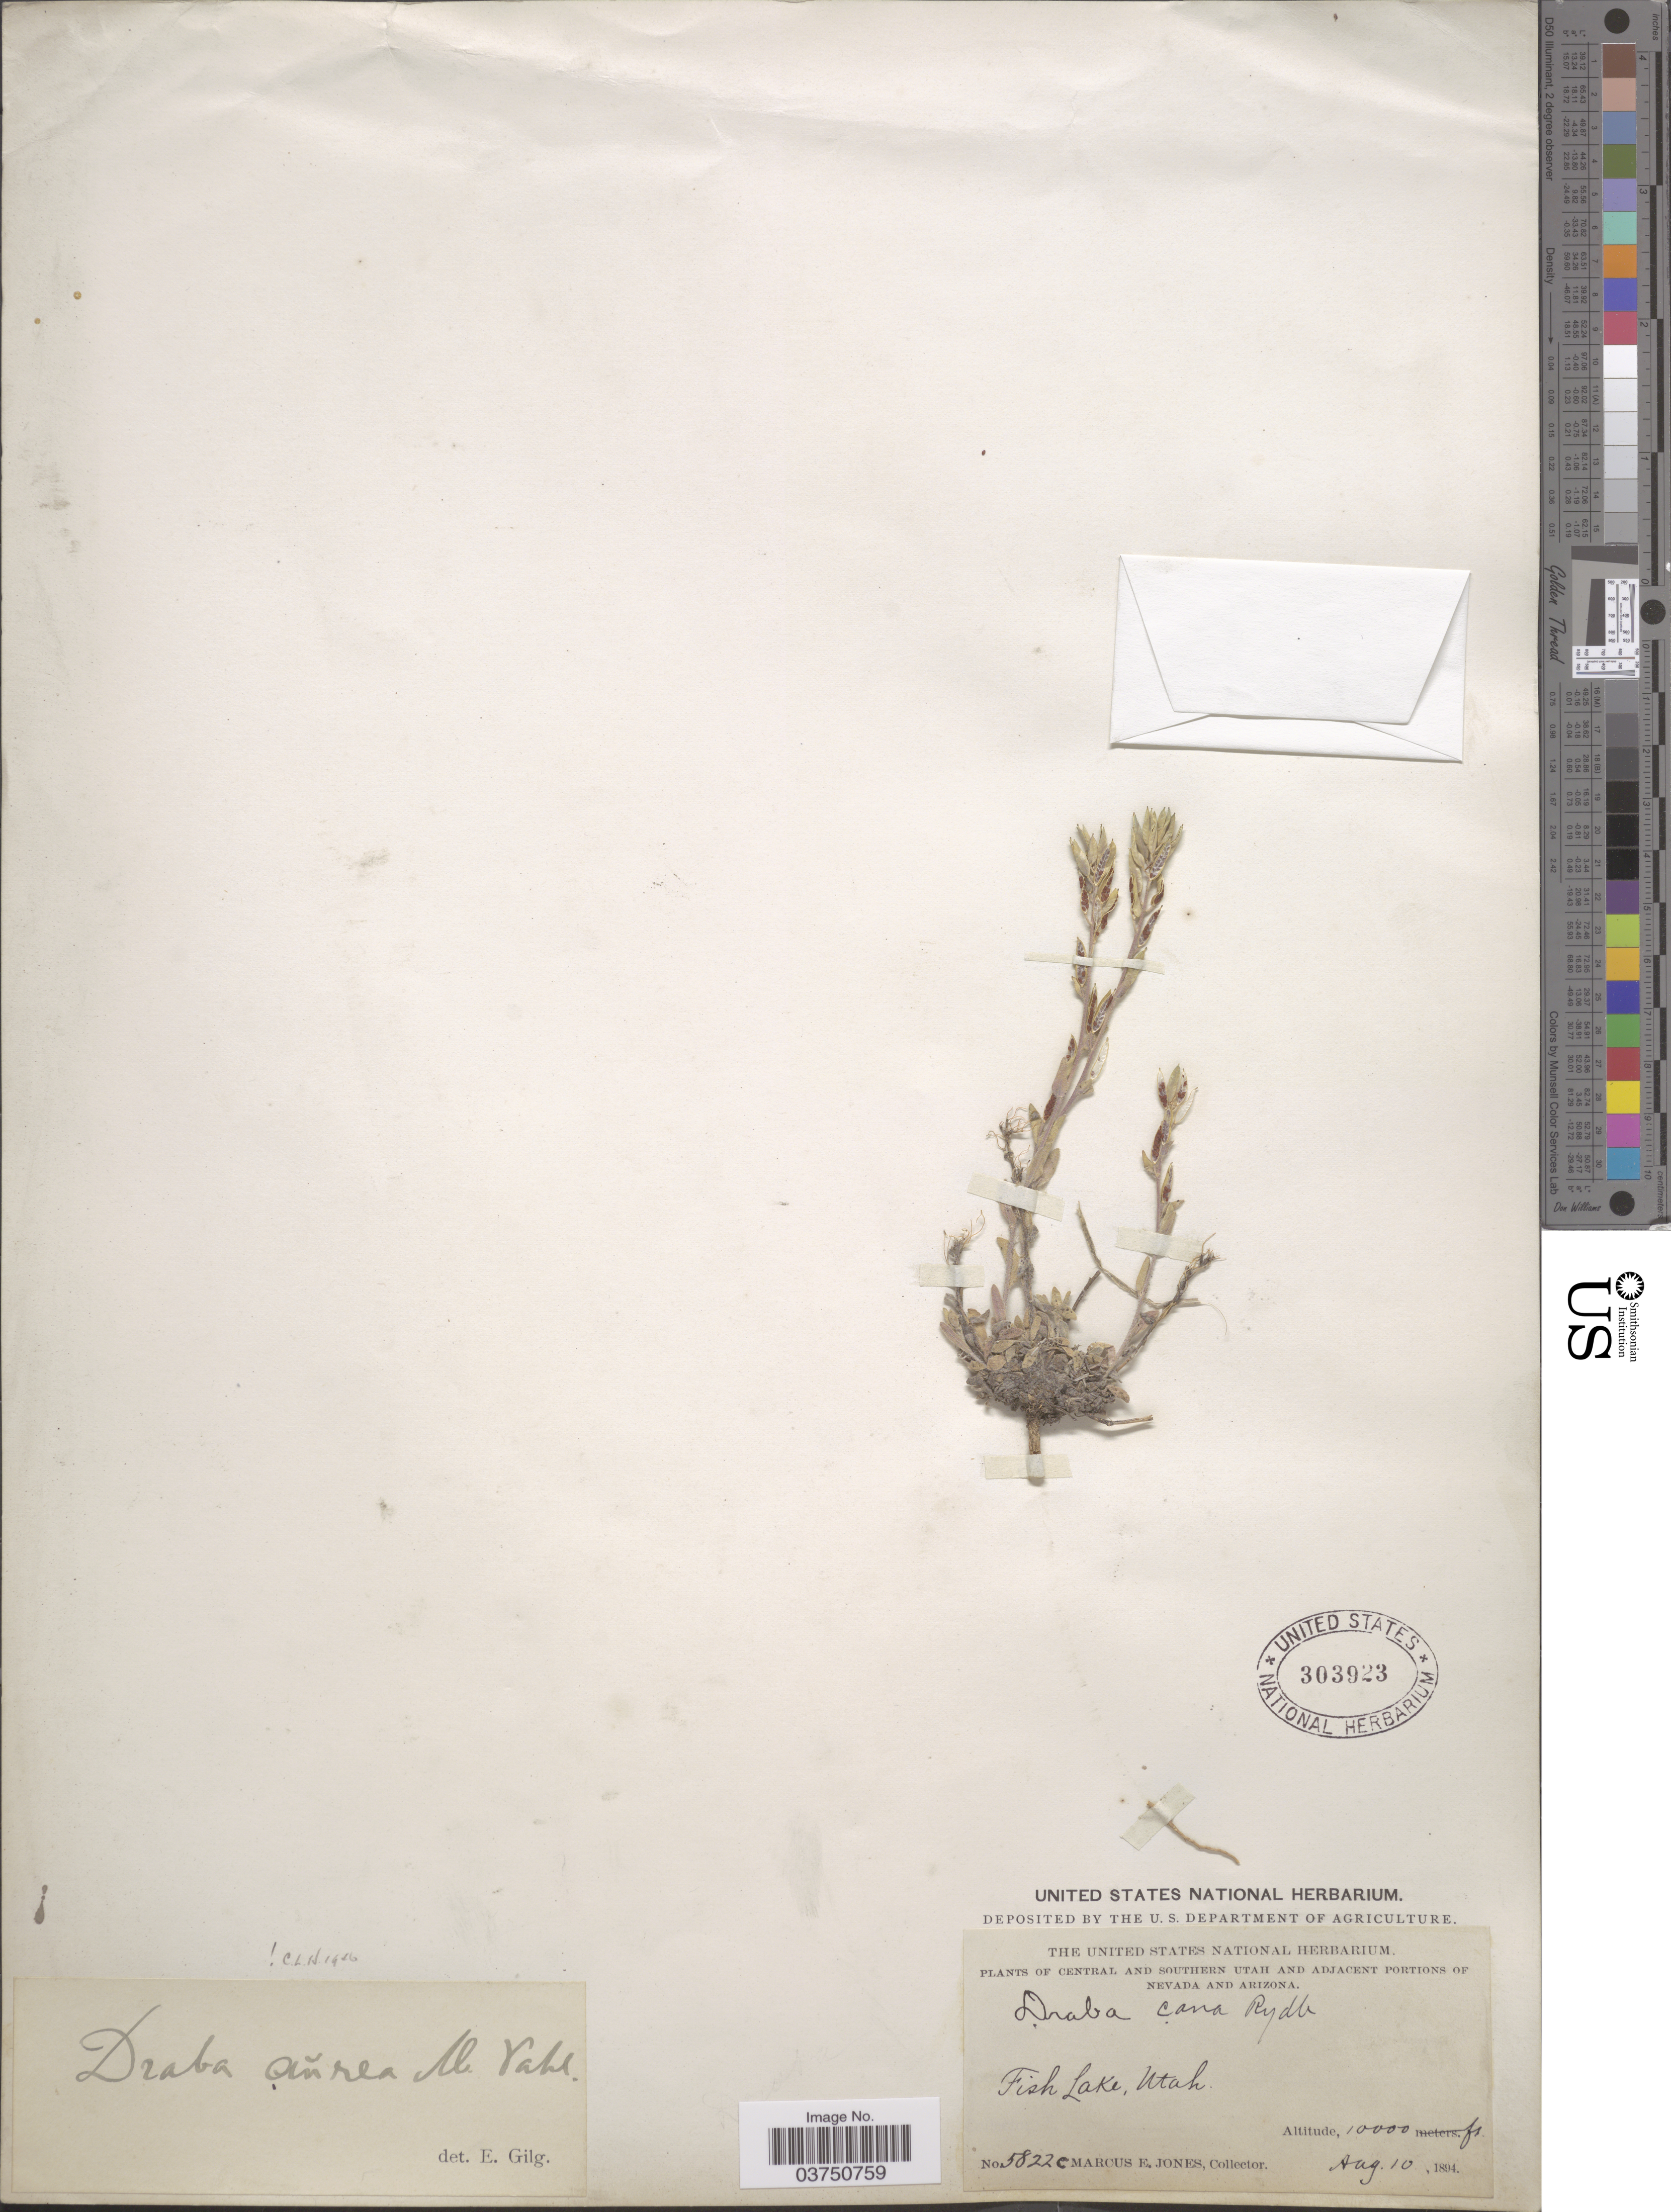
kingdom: Plantae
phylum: Tracheophyta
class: Magnoliopsida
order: Brassicales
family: Brassicaceae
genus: Draba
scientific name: Draba aurea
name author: Vahl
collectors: M. E. Jones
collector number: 5822c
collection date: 1804-08-10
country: United States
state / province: Utah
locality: Central and southern Utah and Adjacent portions of Nevada and Arizona. Fish Lake.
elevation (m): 3048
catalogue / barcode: US 303923